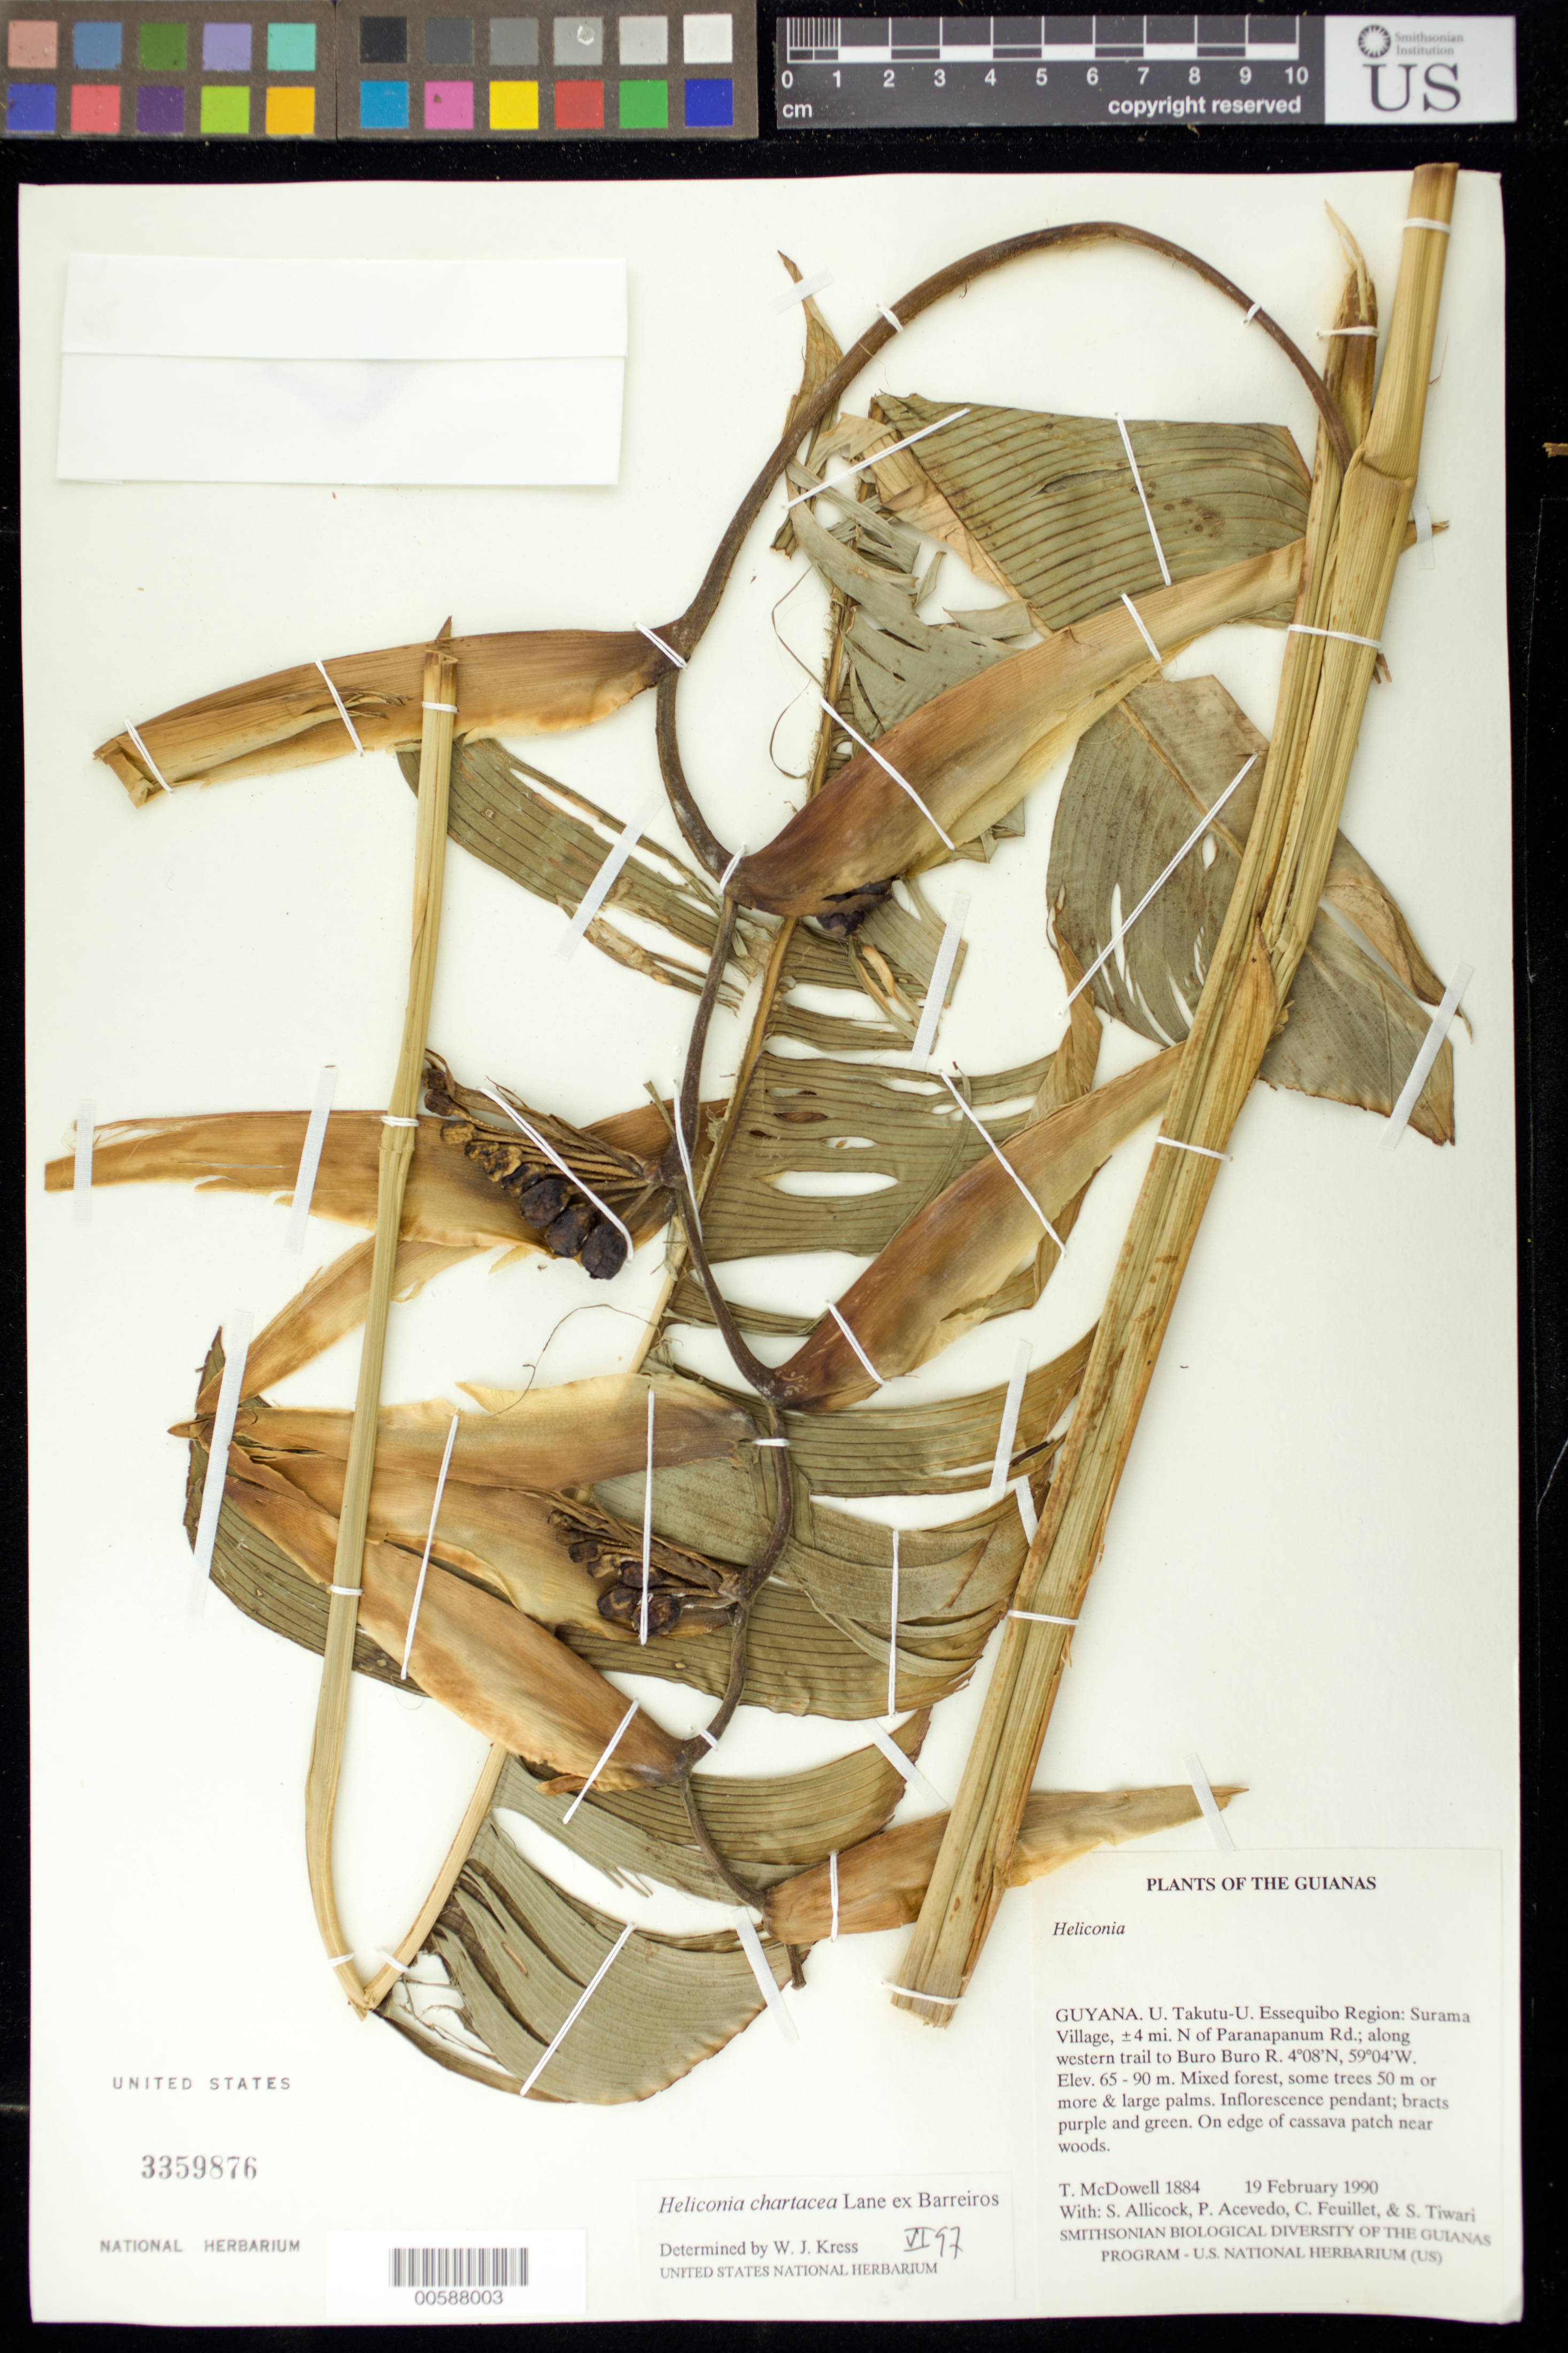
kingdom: Plantae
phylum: Tracheophyta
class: Liliopsida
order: Zingiberales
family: Heliconiaceae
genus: Heliconia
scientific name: Heliconia chartacea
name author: Lane ex Barreiros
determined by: Kress, W. J., (US), Smithsonian Institution - National Museum of Natural History (UNITED STATES)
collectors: T. McDowell, S. Allicock, P. Acevedo-Rodr., C. Feuillet & S. Tiwari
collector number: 1884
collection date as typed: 19 February 1990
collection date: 1990-02-19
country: Guyana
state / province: U. Takutu-U. Essequibo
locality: ±4 km NW of Surama Village, ±10 km N of new Paranapanema Road, along western trail to Buro-Buro River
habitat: Mixed forest, some trees 50 m or more & large palms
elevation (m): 65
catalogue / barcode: US 3359876